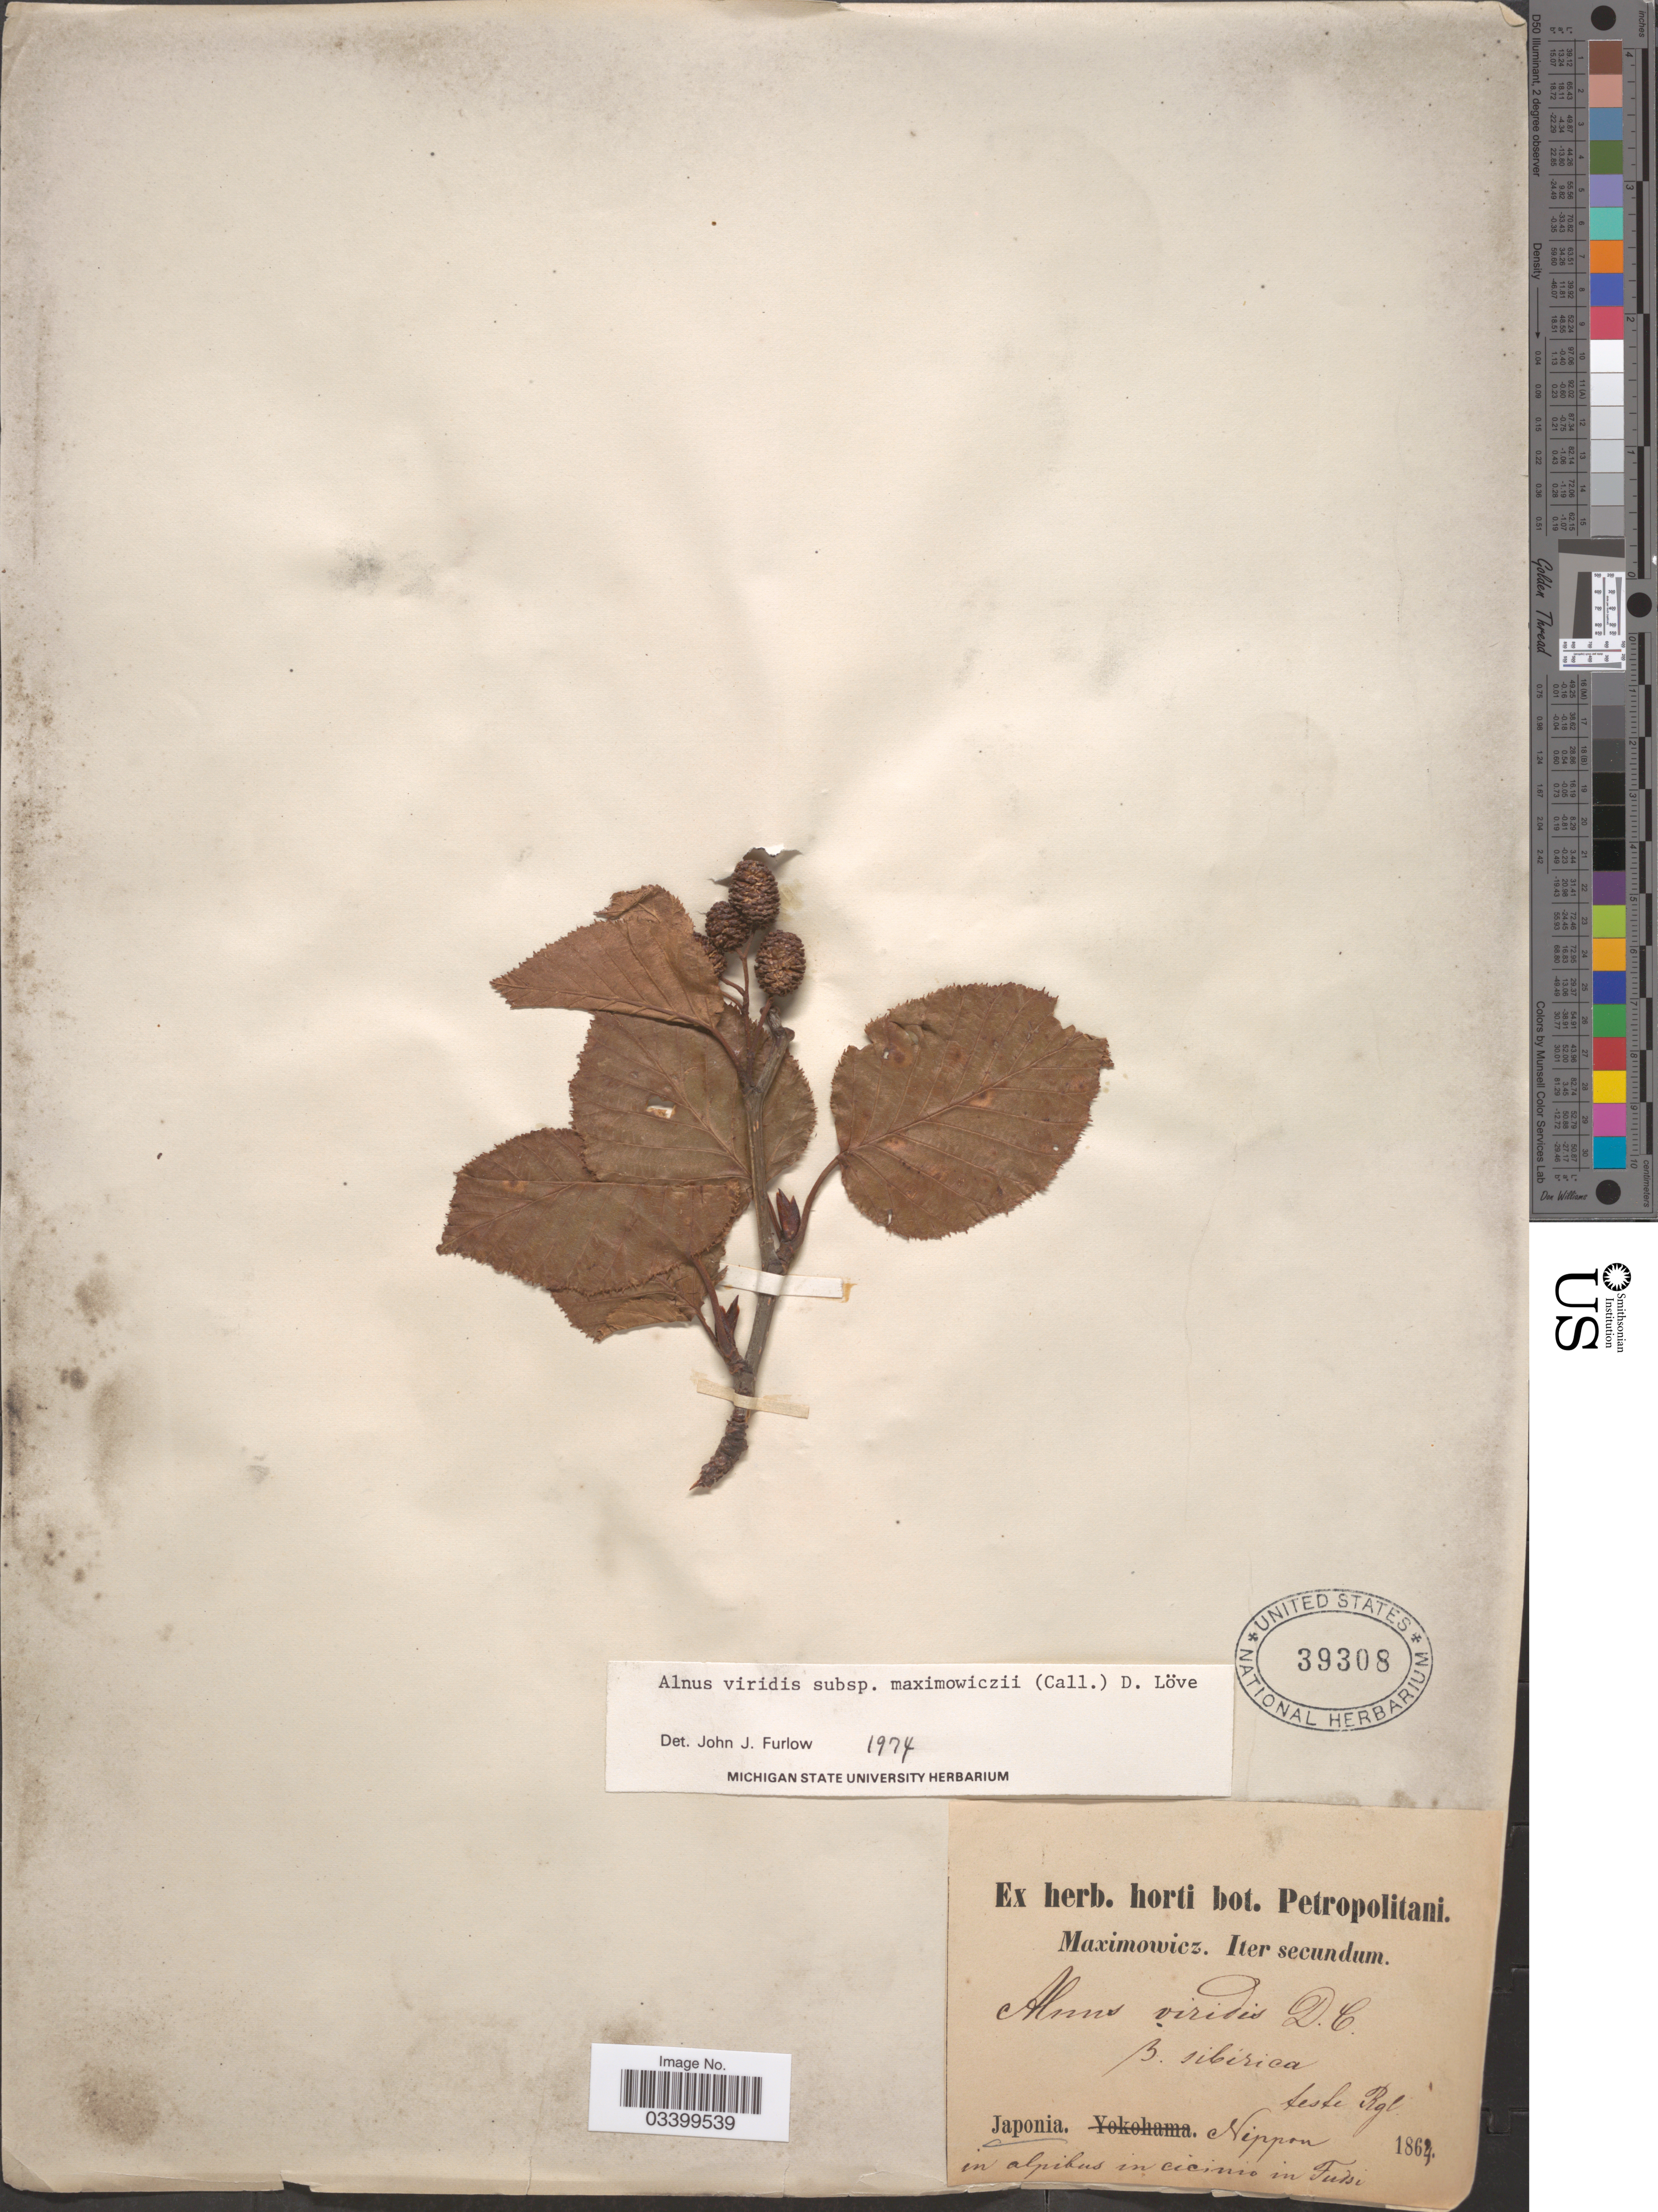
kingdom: Plantae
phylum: Tracheophyta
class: Magnoliopsida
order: Fagales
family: Betulaceae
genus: Alnus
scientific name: Alnus maximowiczii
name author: Callier ex C.K. Schneid.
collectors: Maximowicz, --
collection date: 1864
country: Japan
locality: Nippon in alpibus in cicinio in Futsi.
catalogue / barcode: US 39308